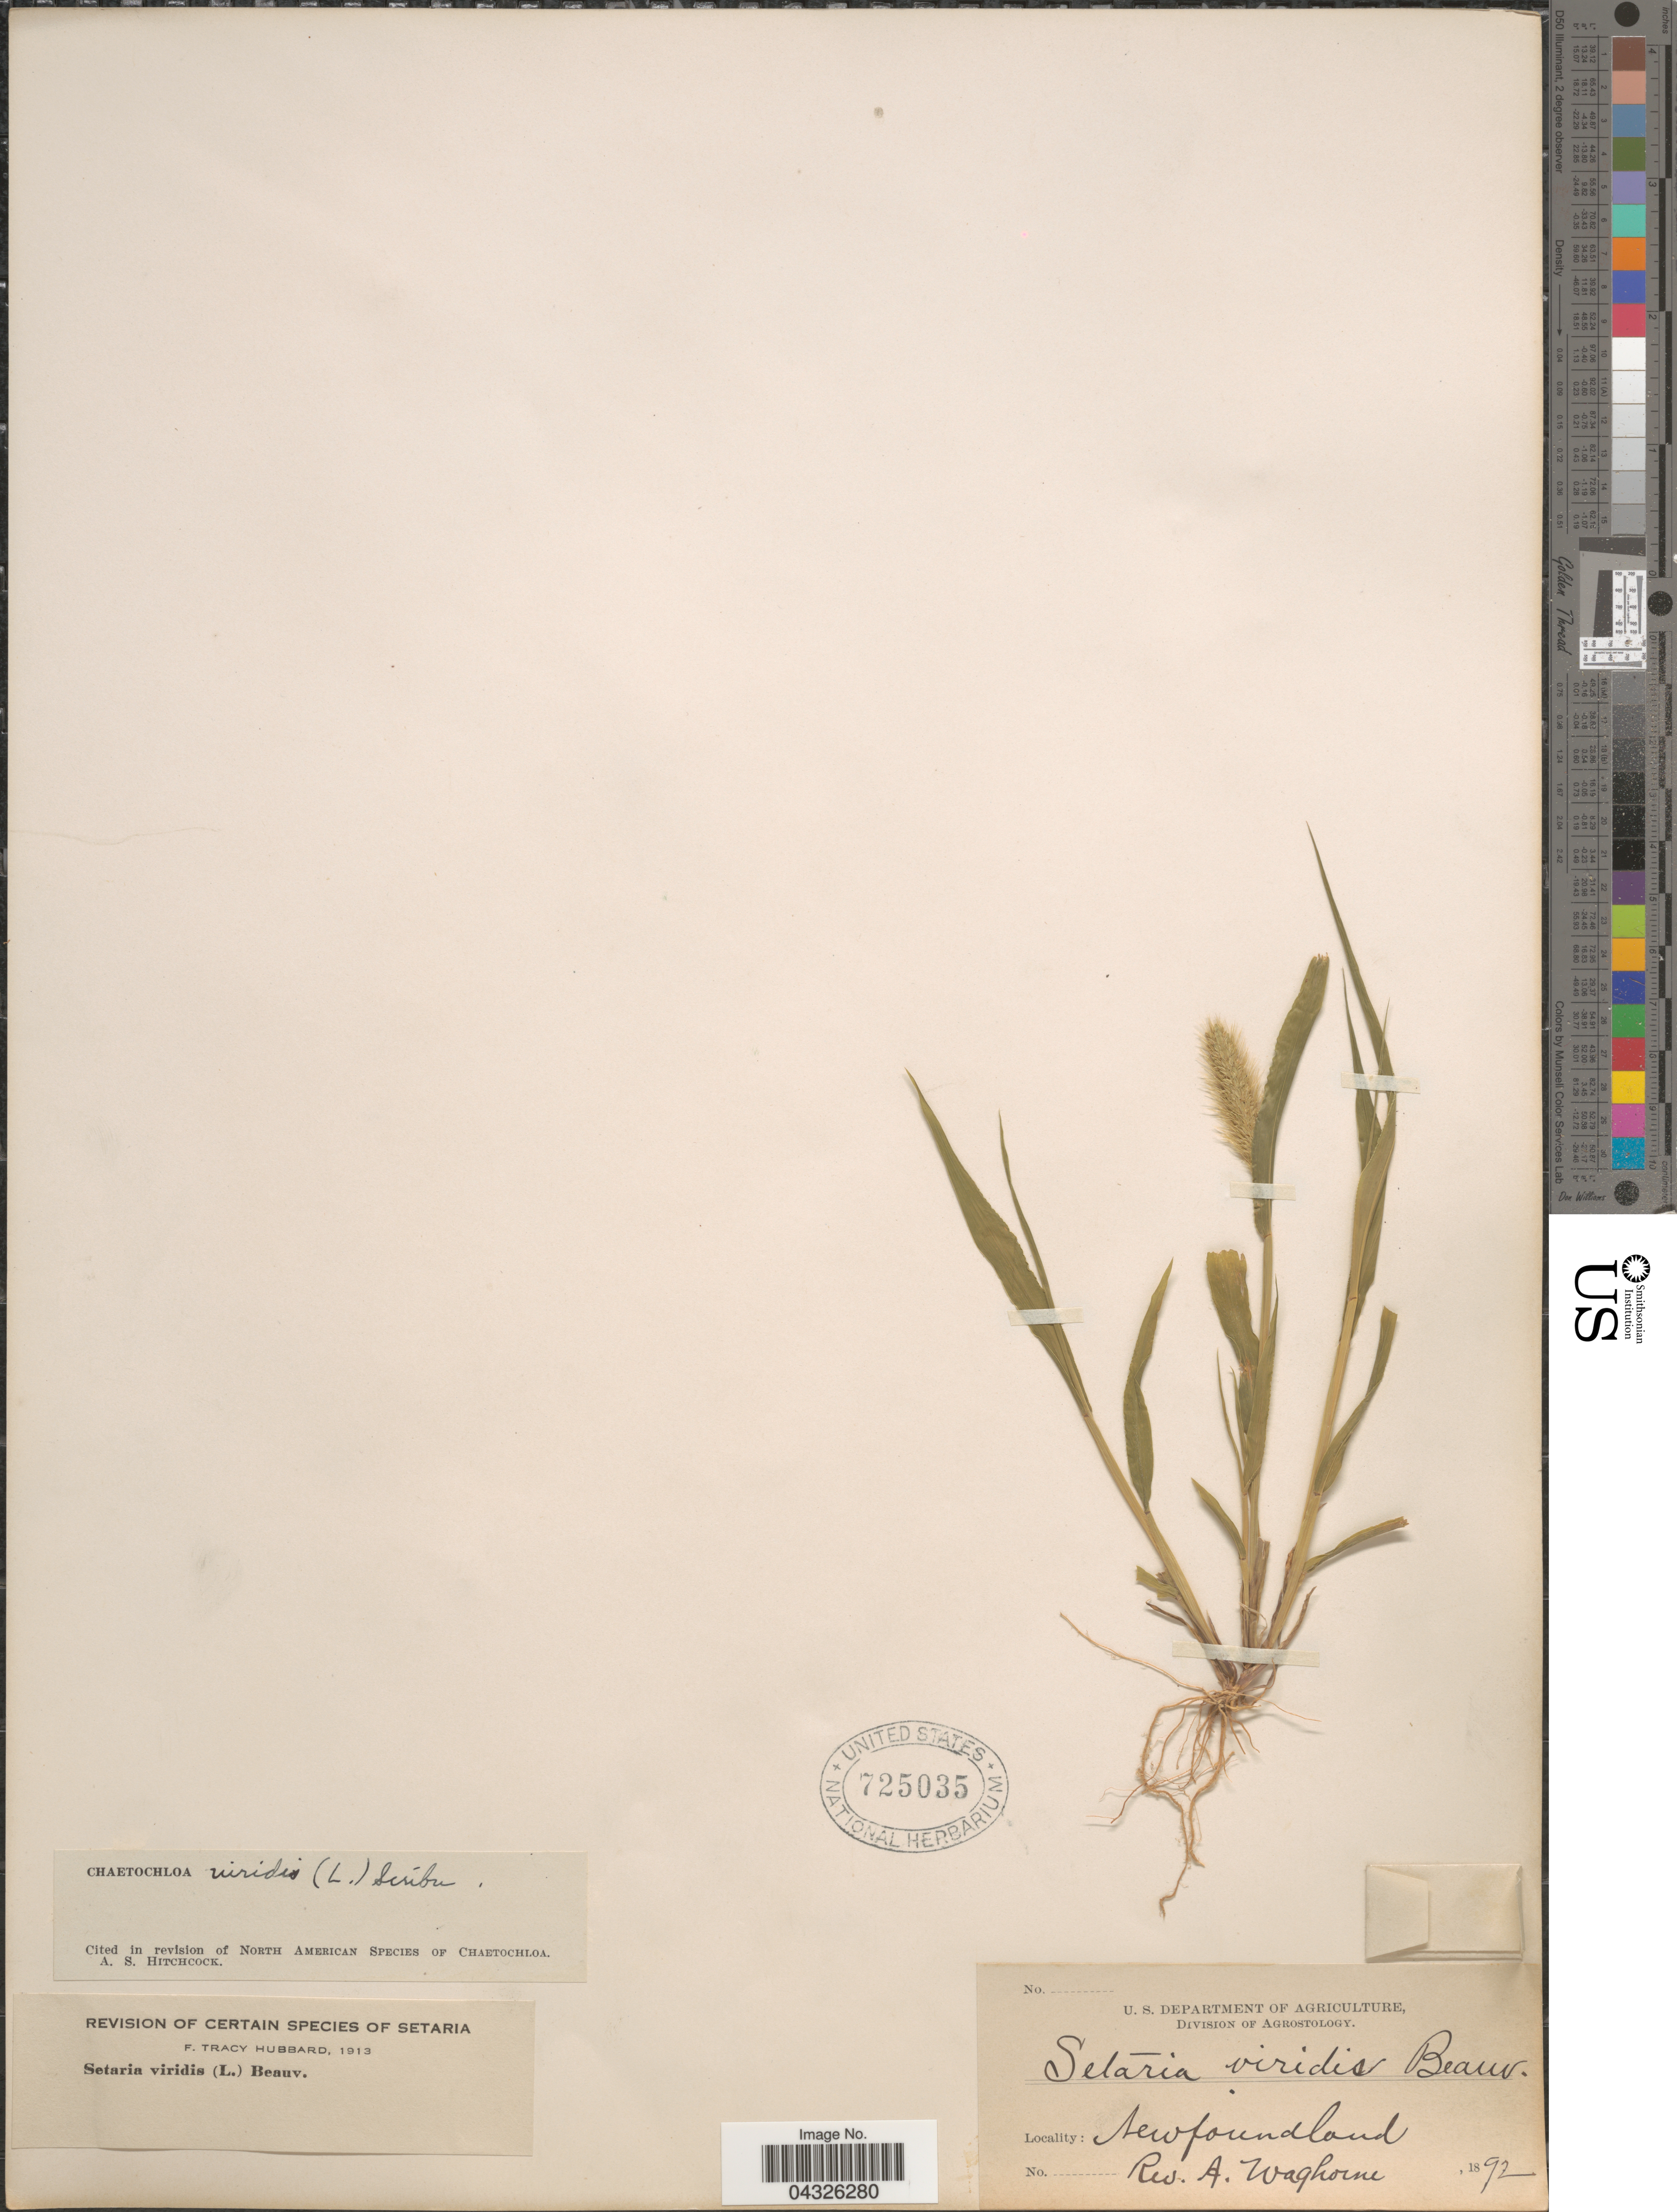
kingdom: Plantae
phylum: Tracheophyta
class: Liliopsida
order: Poales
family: Poaceae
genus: Setaria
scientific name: Setaria viridis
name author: (L.) P. Beauv.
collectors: A. Waghorne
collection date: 1892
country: Canada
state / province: Newfoundland and Labrador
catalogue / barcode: US 725035